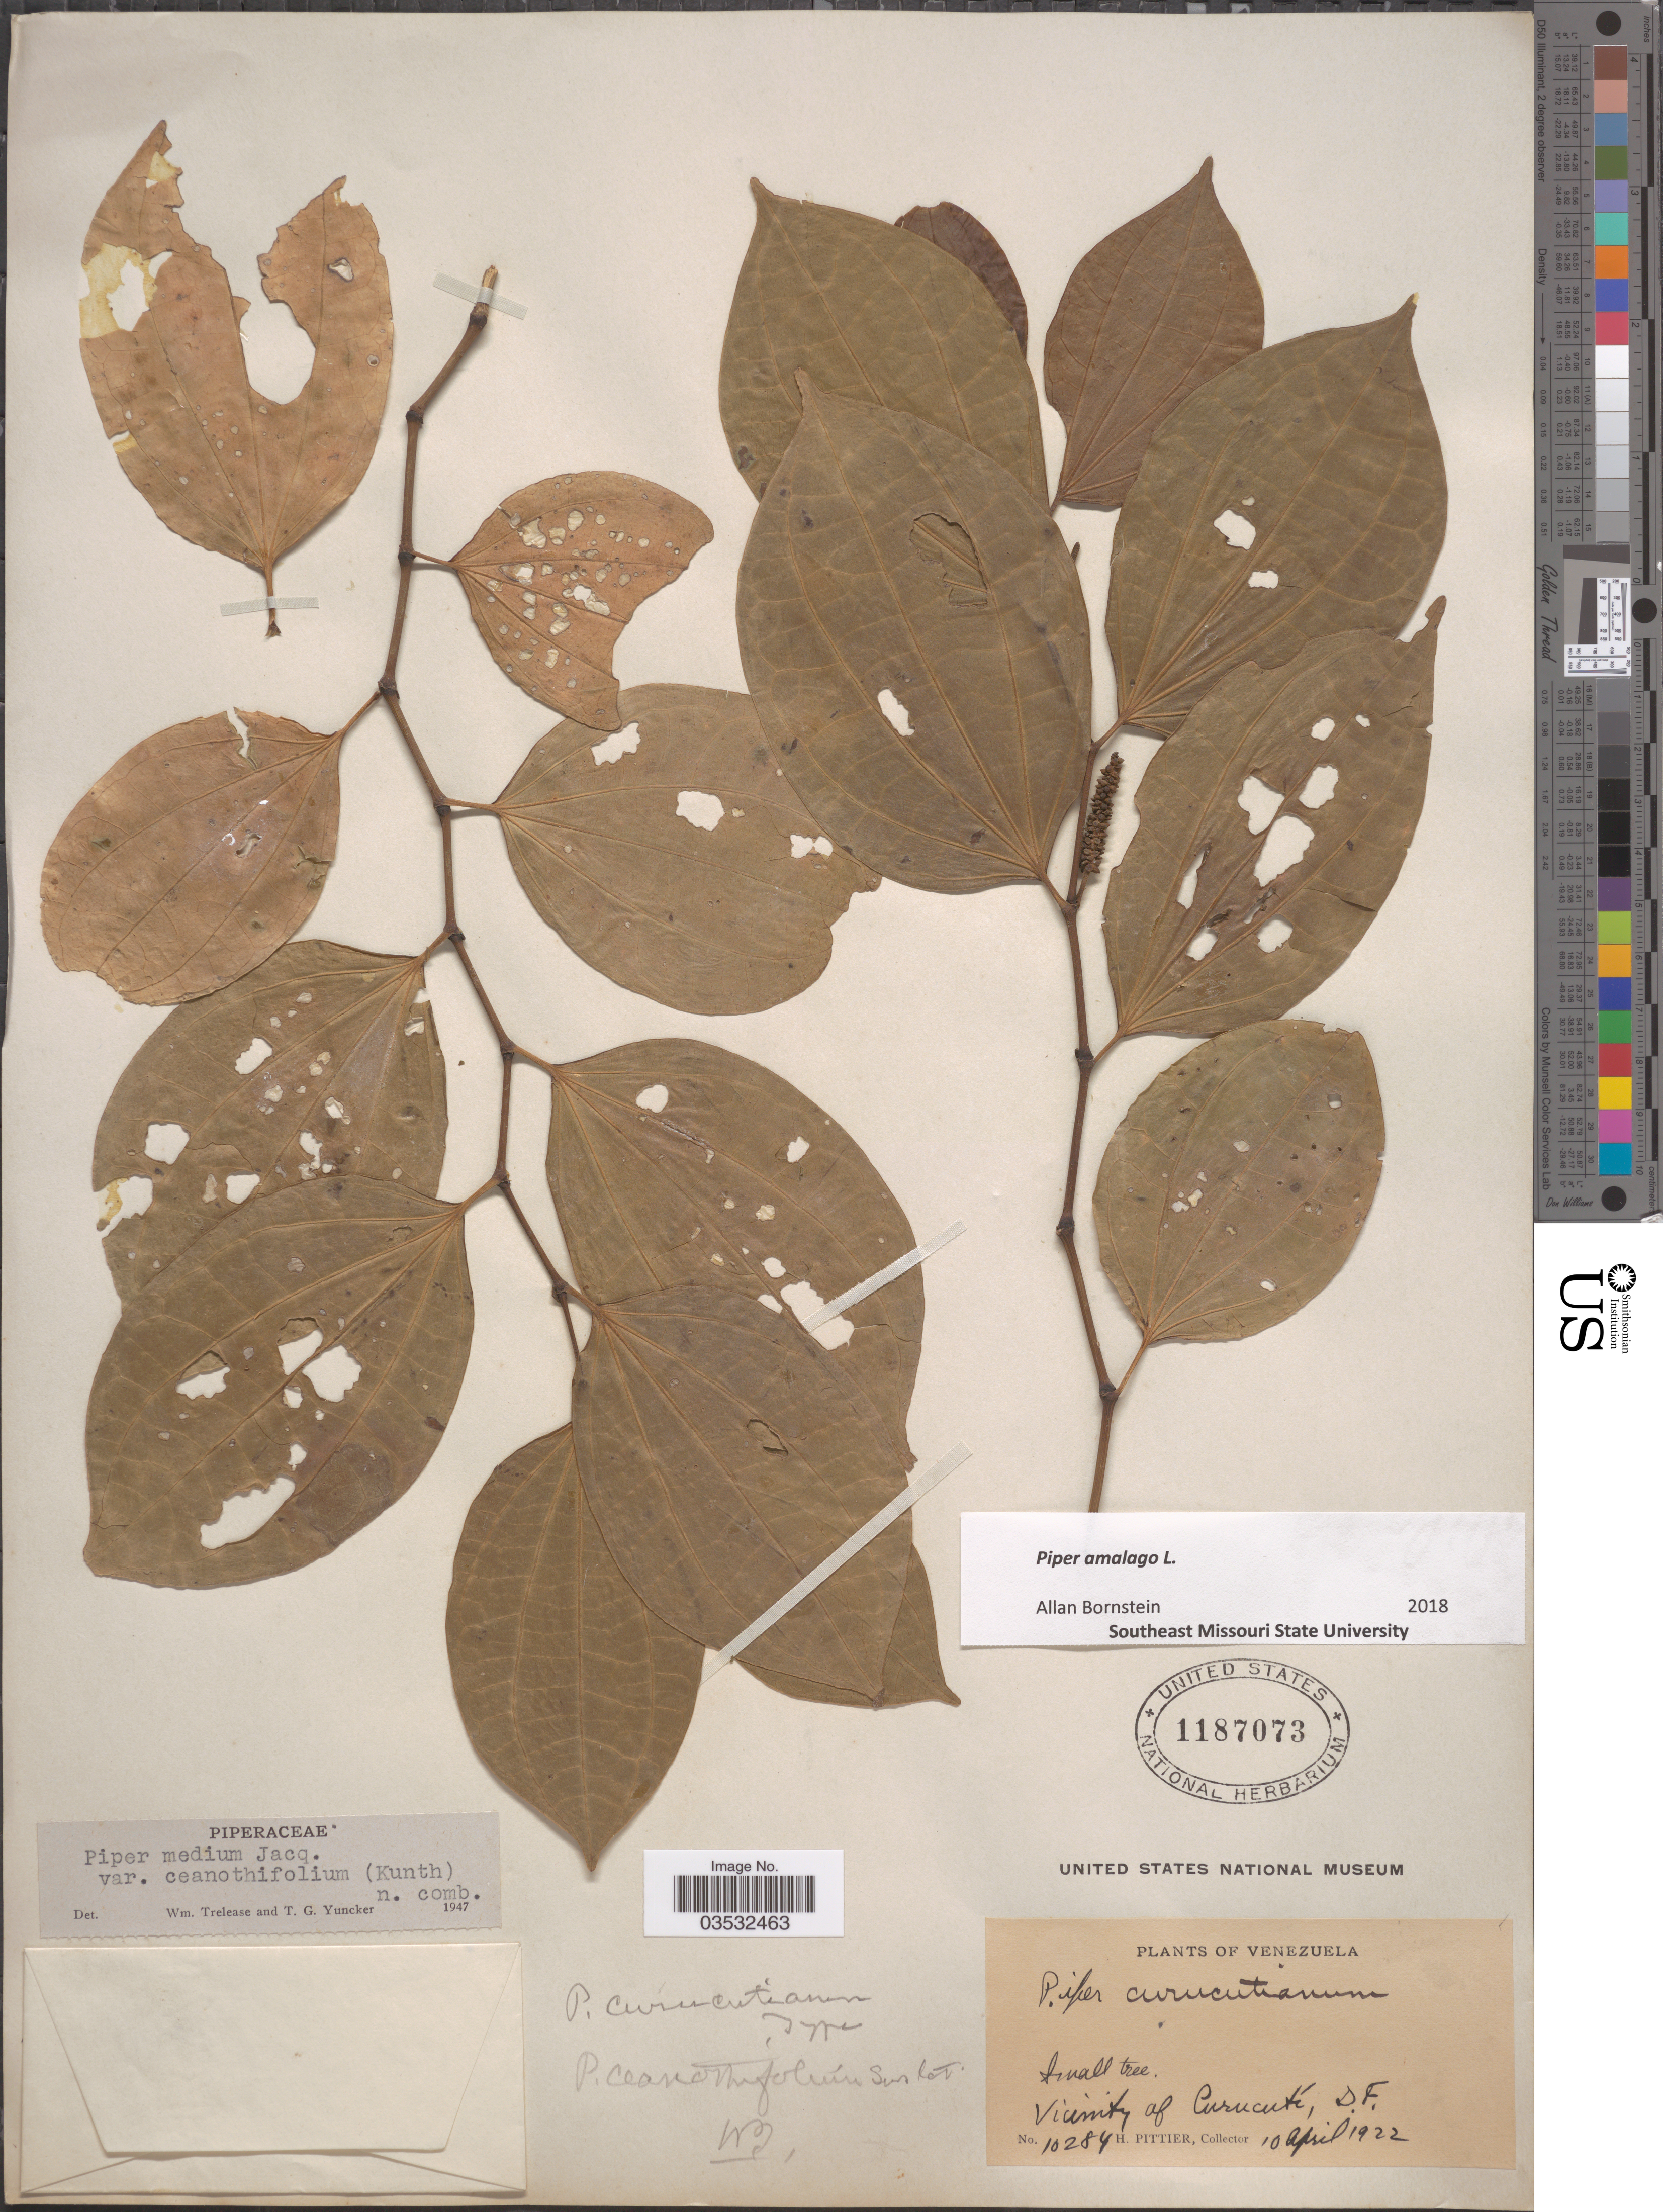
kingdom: Plantae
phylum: Tracheophyta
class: Magnoliopsida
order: Piperales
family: Piperaceae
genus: Piper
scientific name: Piper amalago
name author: L.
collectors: H. F. Pittier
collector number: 10284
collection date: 1922-04-10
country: Venezuela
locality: Vicinity of Curucutí, D. F.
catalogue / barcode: US 1187073